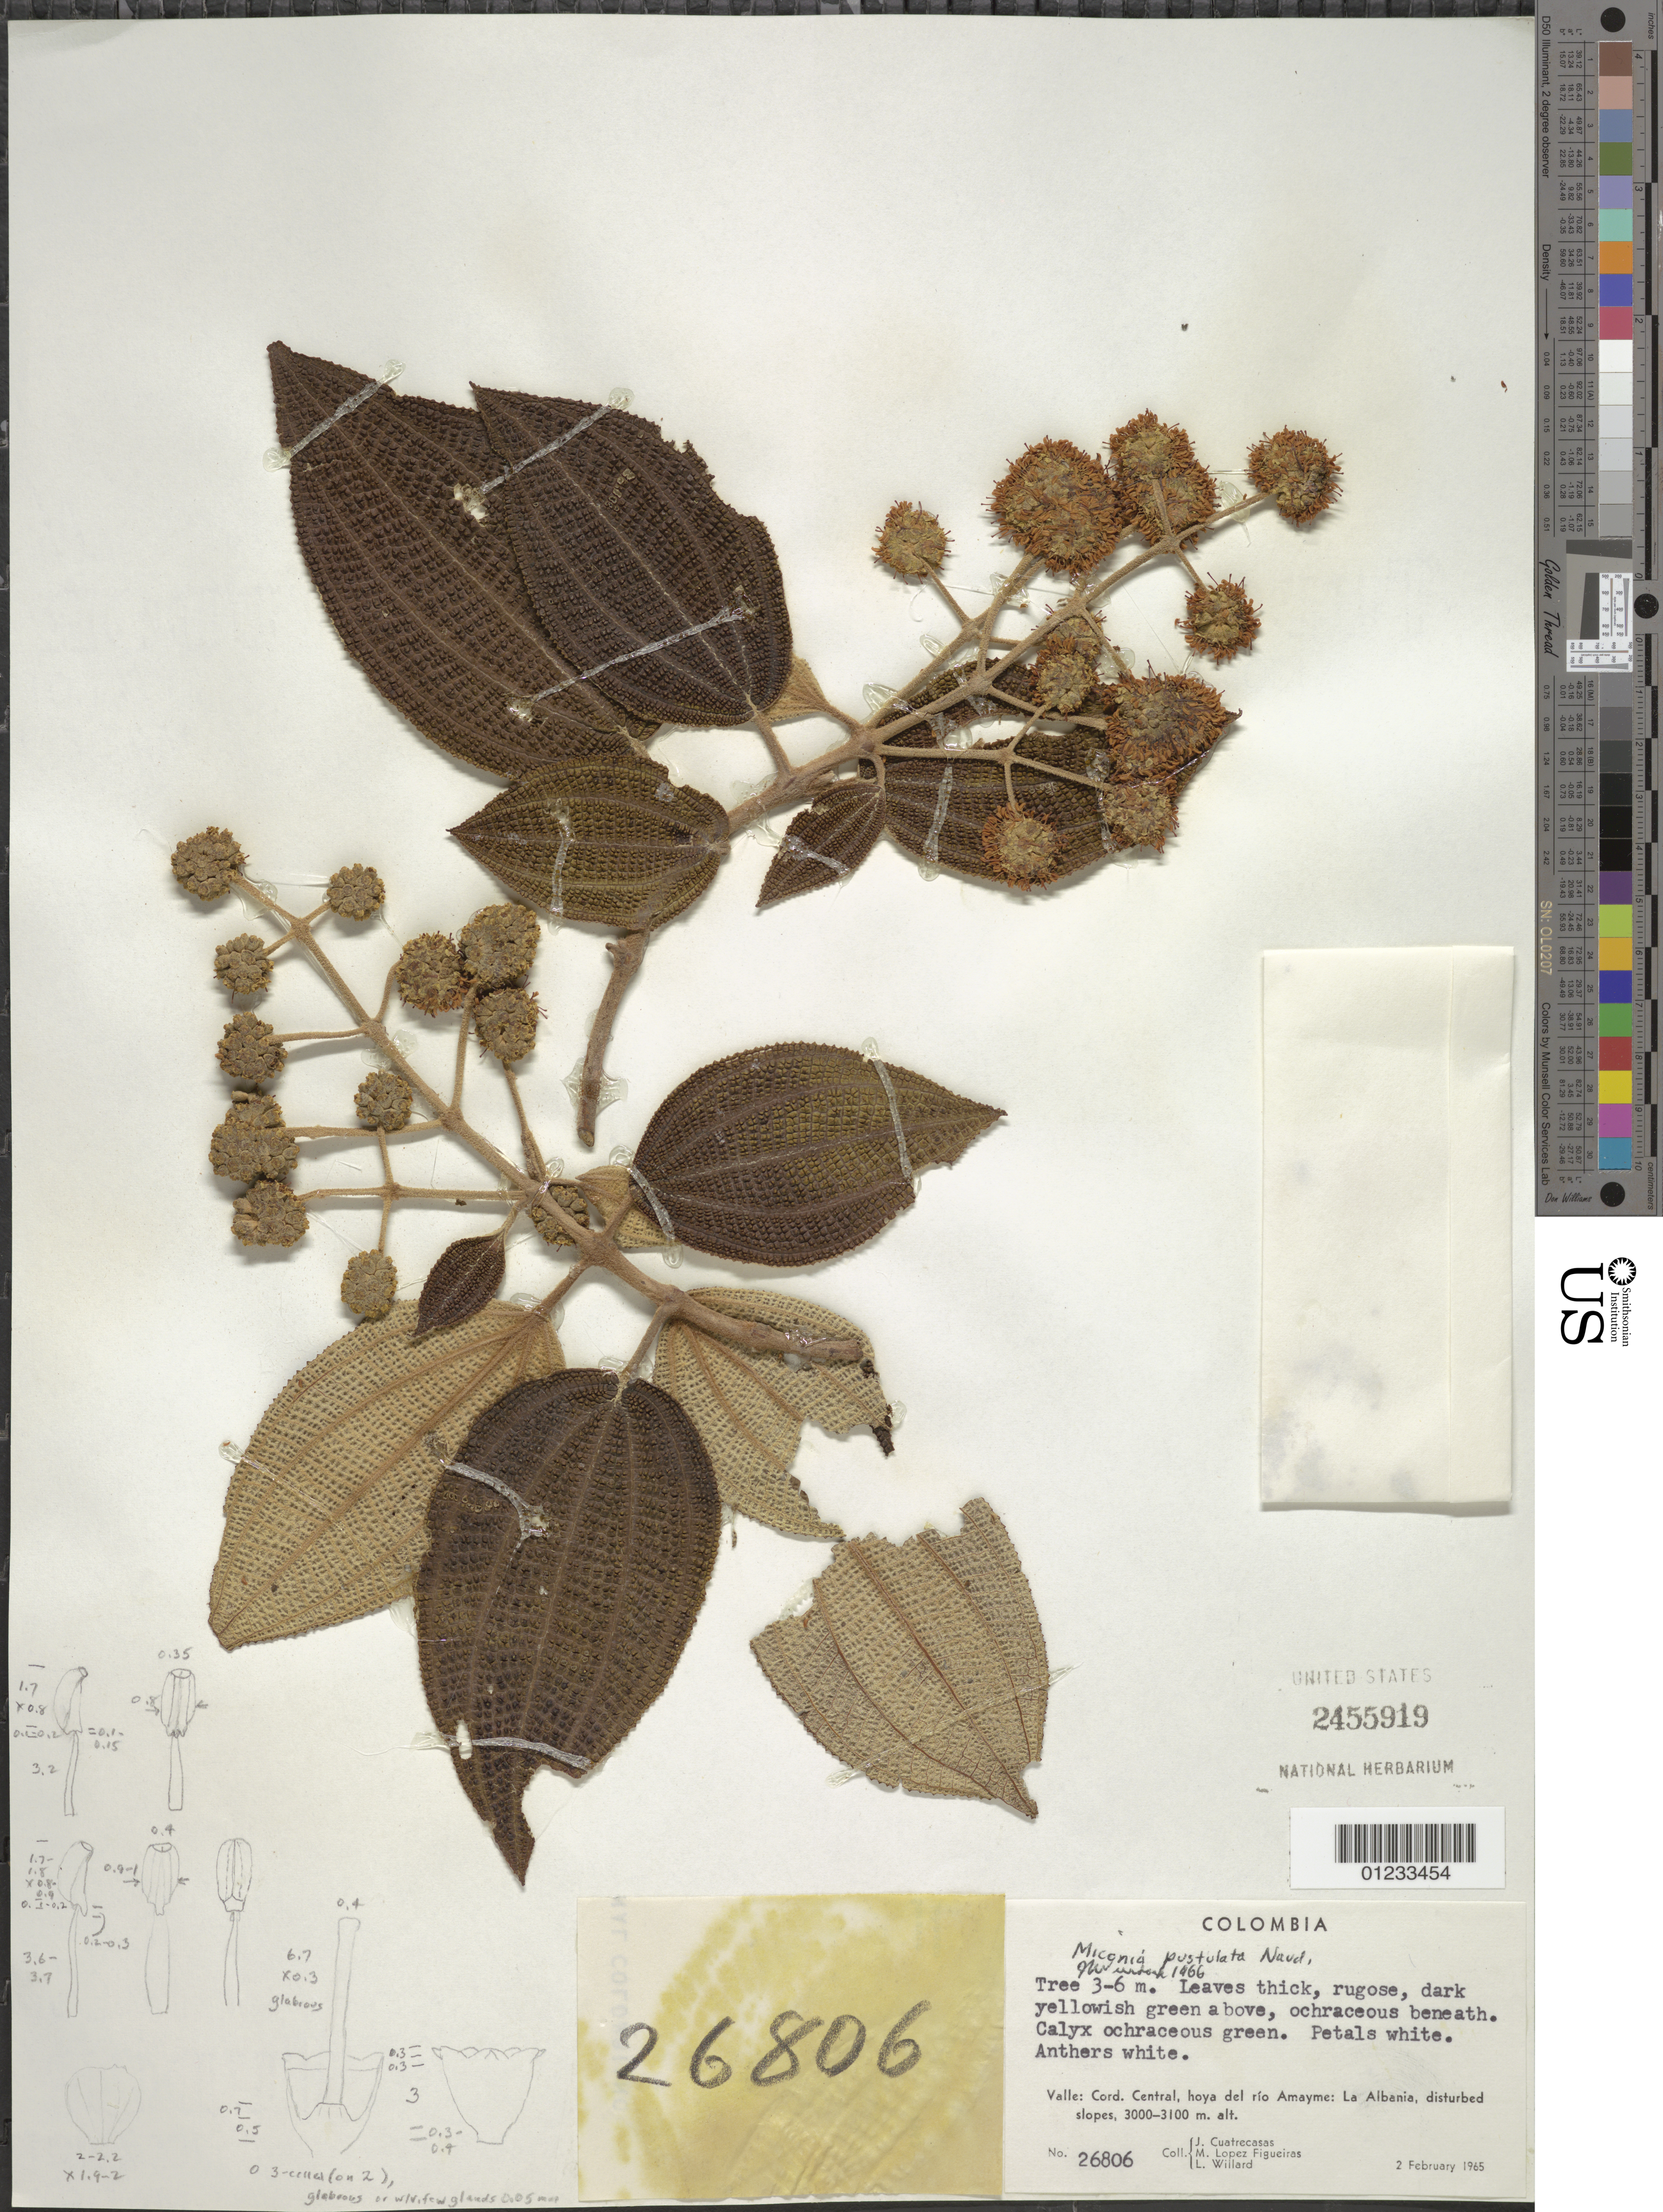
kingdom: Plantae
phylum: Tracheophyta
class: Magnoliopsida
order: Myrtales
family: Melastomataceae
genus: Miconia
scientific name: Miconia pustulata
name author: Naudin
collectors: J. Cuatrecasas, M. López Figueiras & L. Willard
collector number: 26806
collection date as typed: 2-Feb-65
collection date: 1965-02-02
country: Colombia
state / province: Valle del Cauca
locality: Cordillera Central, hoya del rio Amayme: La Albania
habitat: disturbed slopes.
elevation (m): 3000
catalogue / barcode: US 2455919